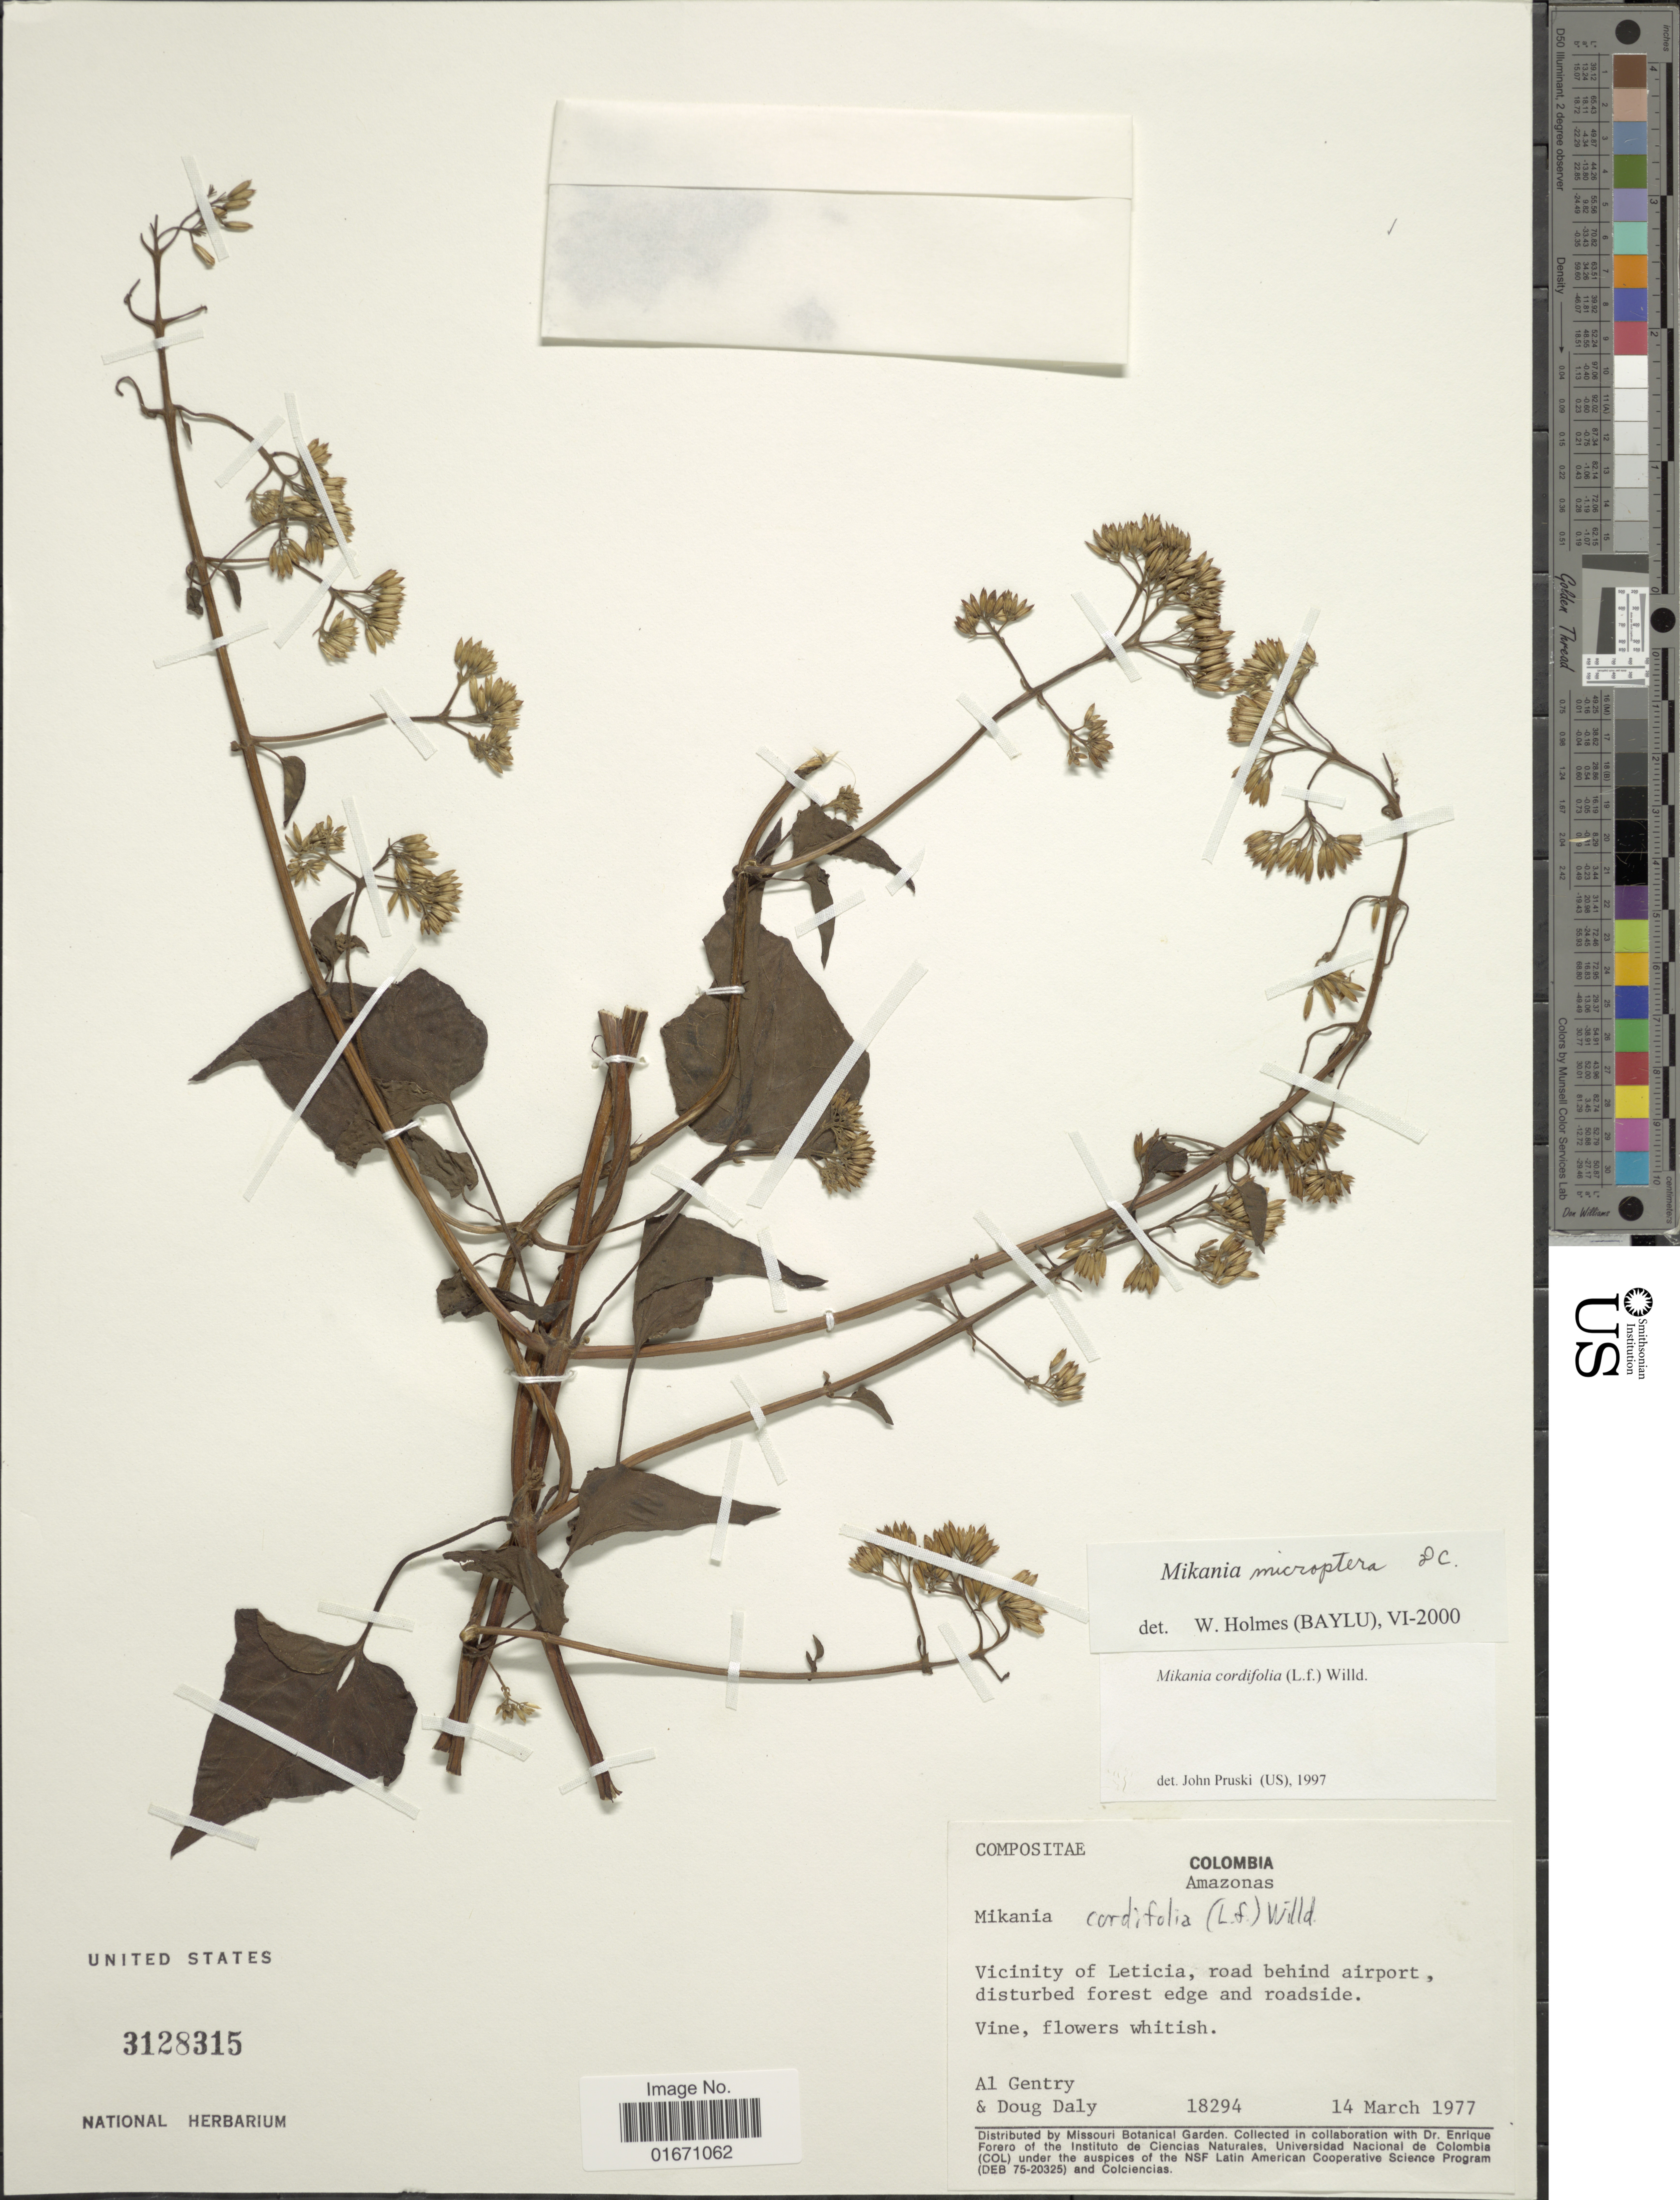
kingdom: Plantae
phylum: Tracheophyta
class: Magnoliopsida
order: Asterales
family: Asteraceae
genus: Mikania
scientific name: Mikania microptera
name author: DC.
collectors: A. H. Gentry & D. C. Daly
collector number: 18294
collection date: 1977-03-14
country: Colombia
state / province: Amazônas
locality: Vicinity of Leticia, road behind airport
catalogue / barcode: US 3128315